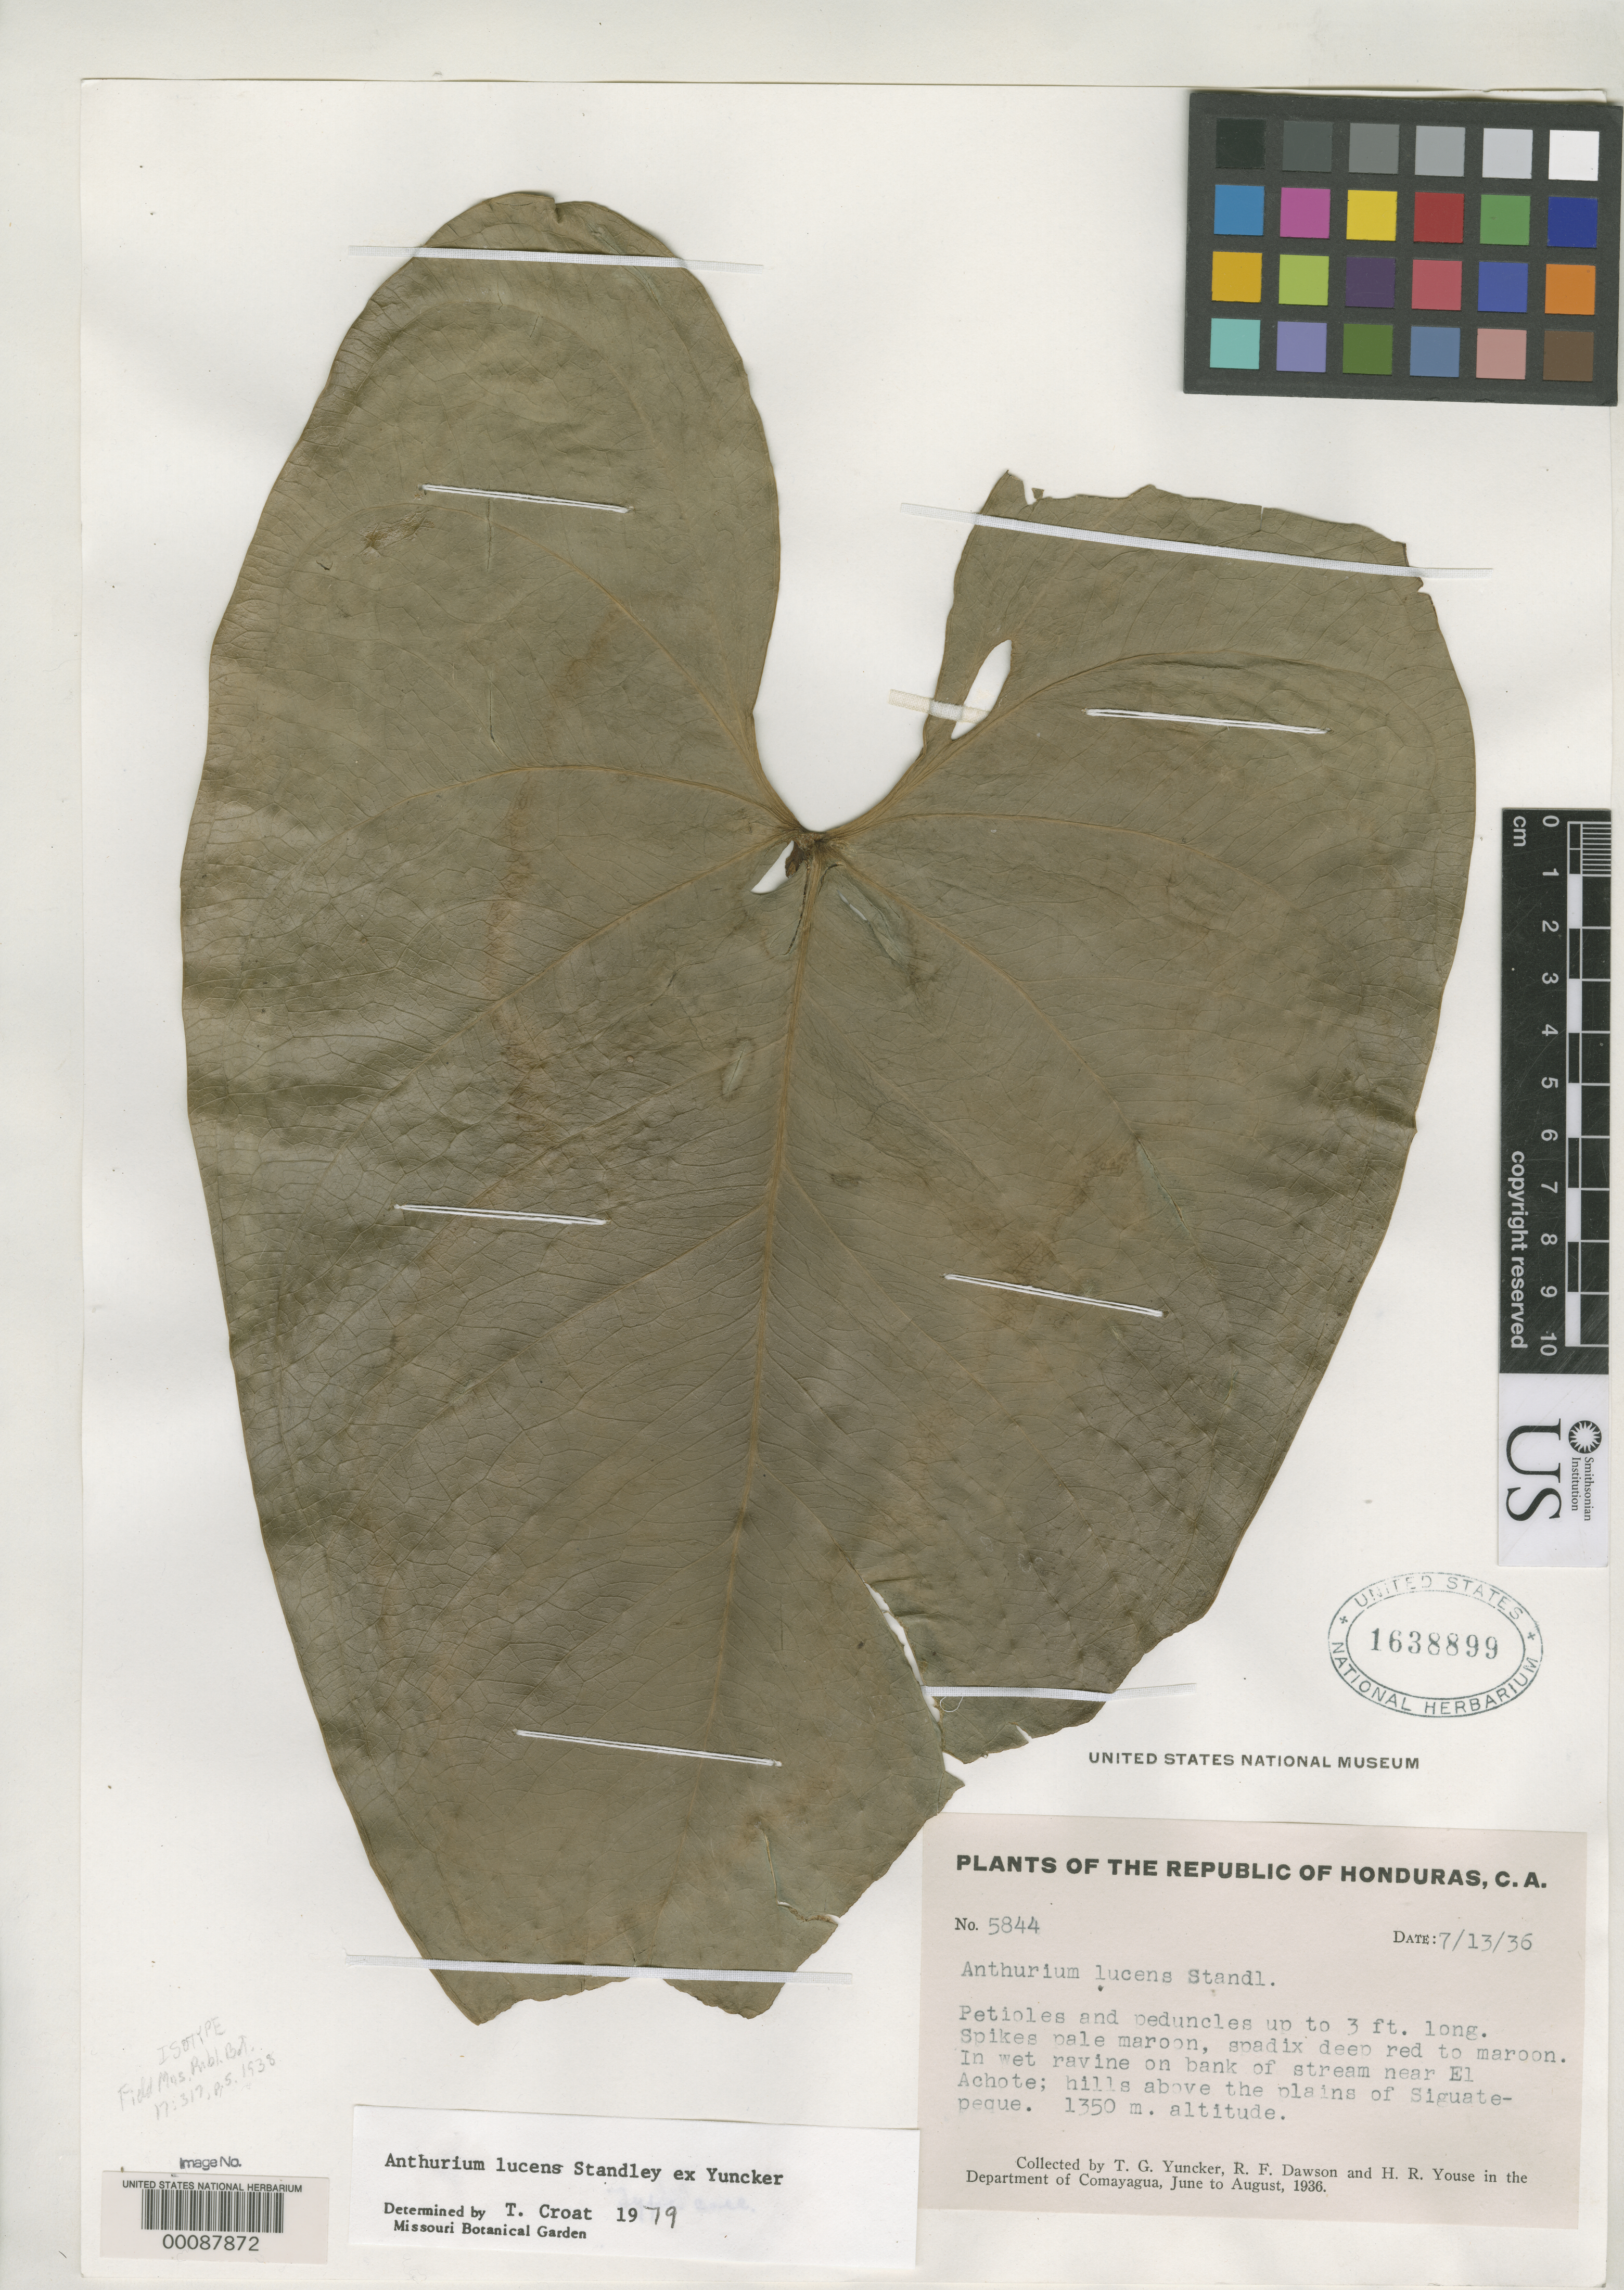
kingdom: Plantae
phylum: Tracheophyta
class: Liliopsida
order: Alismatales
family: Araceae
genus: Anthurium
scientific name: Anthurium lucens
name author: Standl. ex Yunck.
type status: Isotype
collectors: T. G. Yuncker, R. F. Dawson & H. Youse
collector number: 5844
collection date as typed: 13 Jul 1936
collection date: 1936-07-13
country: Honduras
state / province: Comayagua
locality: El Achote, Siguatepeque (plains).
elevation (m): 1350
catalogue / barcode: US 1638899